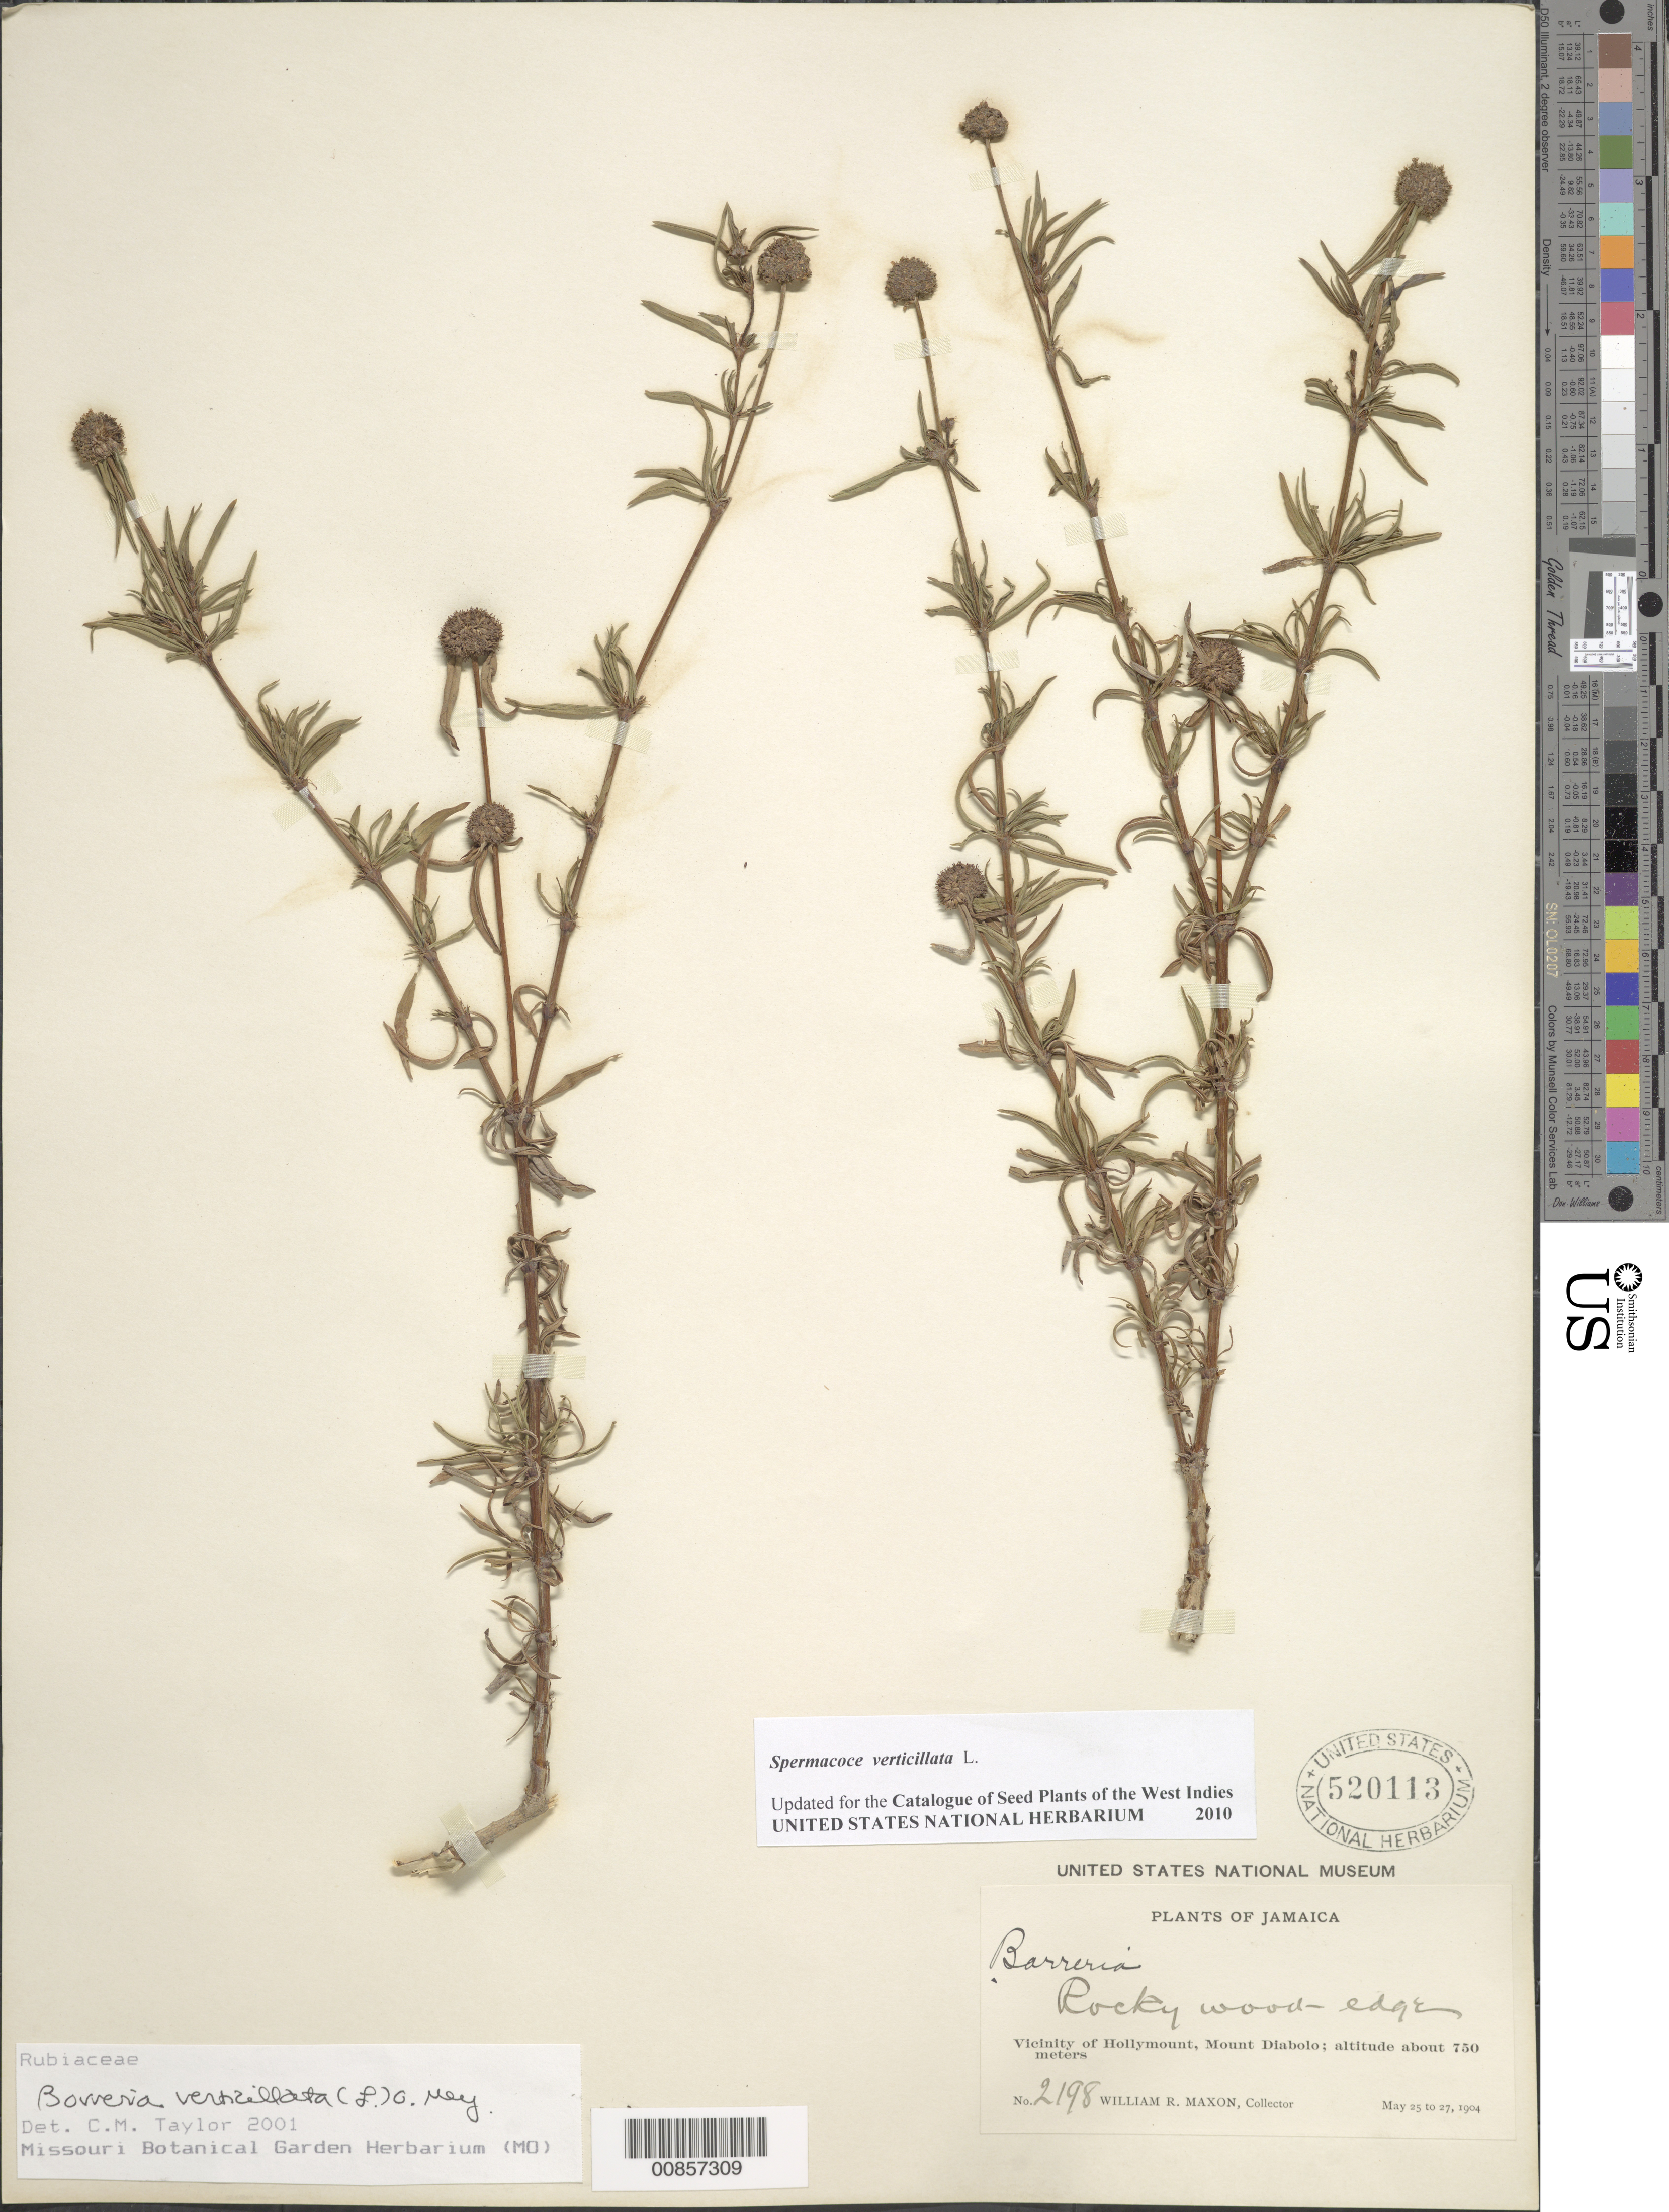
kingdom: Plantae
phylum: Tracheophyta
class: Magnoliopsida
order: Gentianales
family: Rubiaceae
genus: Spermacoce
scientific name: Spermacoce verticillata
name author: L.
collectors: W. R. Maxon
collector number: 2198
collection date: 1904-05-25/1904-05-27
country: Jamaica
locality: Vicinity of Hollymount, Mount Diabolo.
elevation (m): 750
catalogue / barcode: US 520113